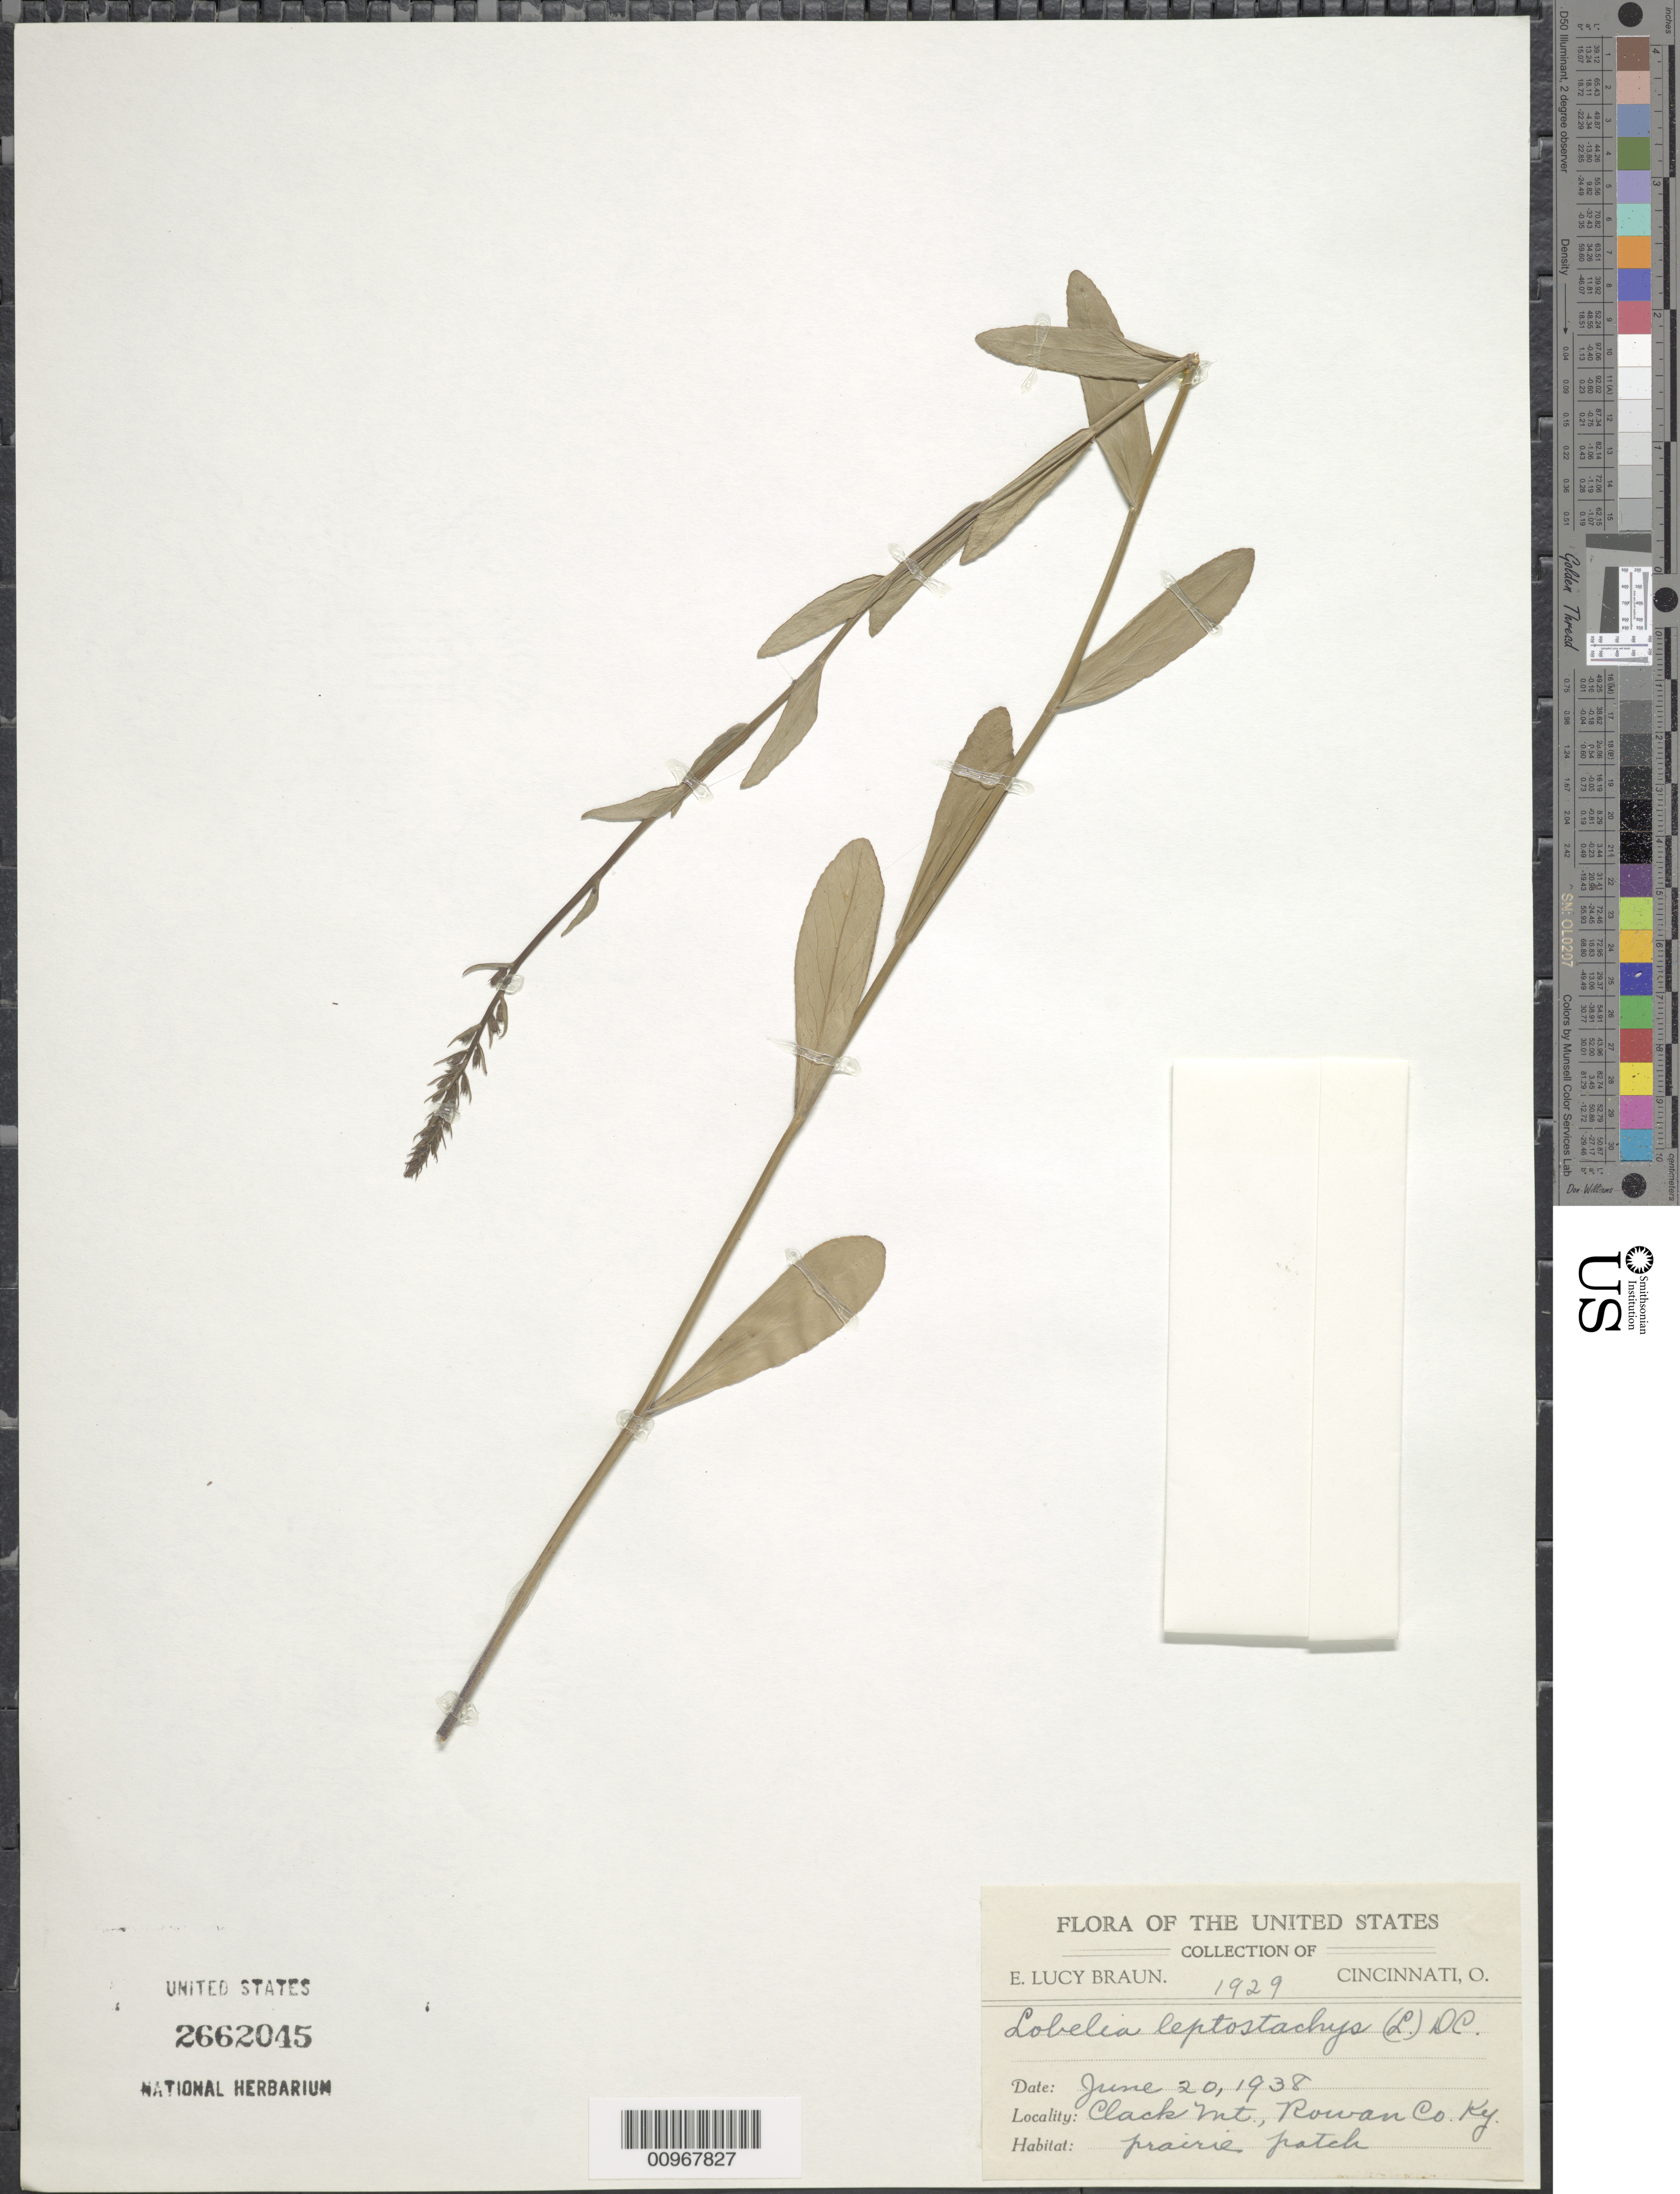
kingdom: Plantae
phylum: Tracheophyta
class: Magnoliopsida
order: Asterales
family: Campanulaceae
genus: Lobelia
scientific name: Lobelia leptostachys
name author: A. DC.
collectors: E. L. Braun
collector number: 1929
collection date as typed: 20 Jun 1938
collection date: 1938-06-20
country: United States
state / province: Kentucky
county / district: Rowan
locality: Clack Mt.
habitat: prairie patch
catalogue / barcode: US 2662045